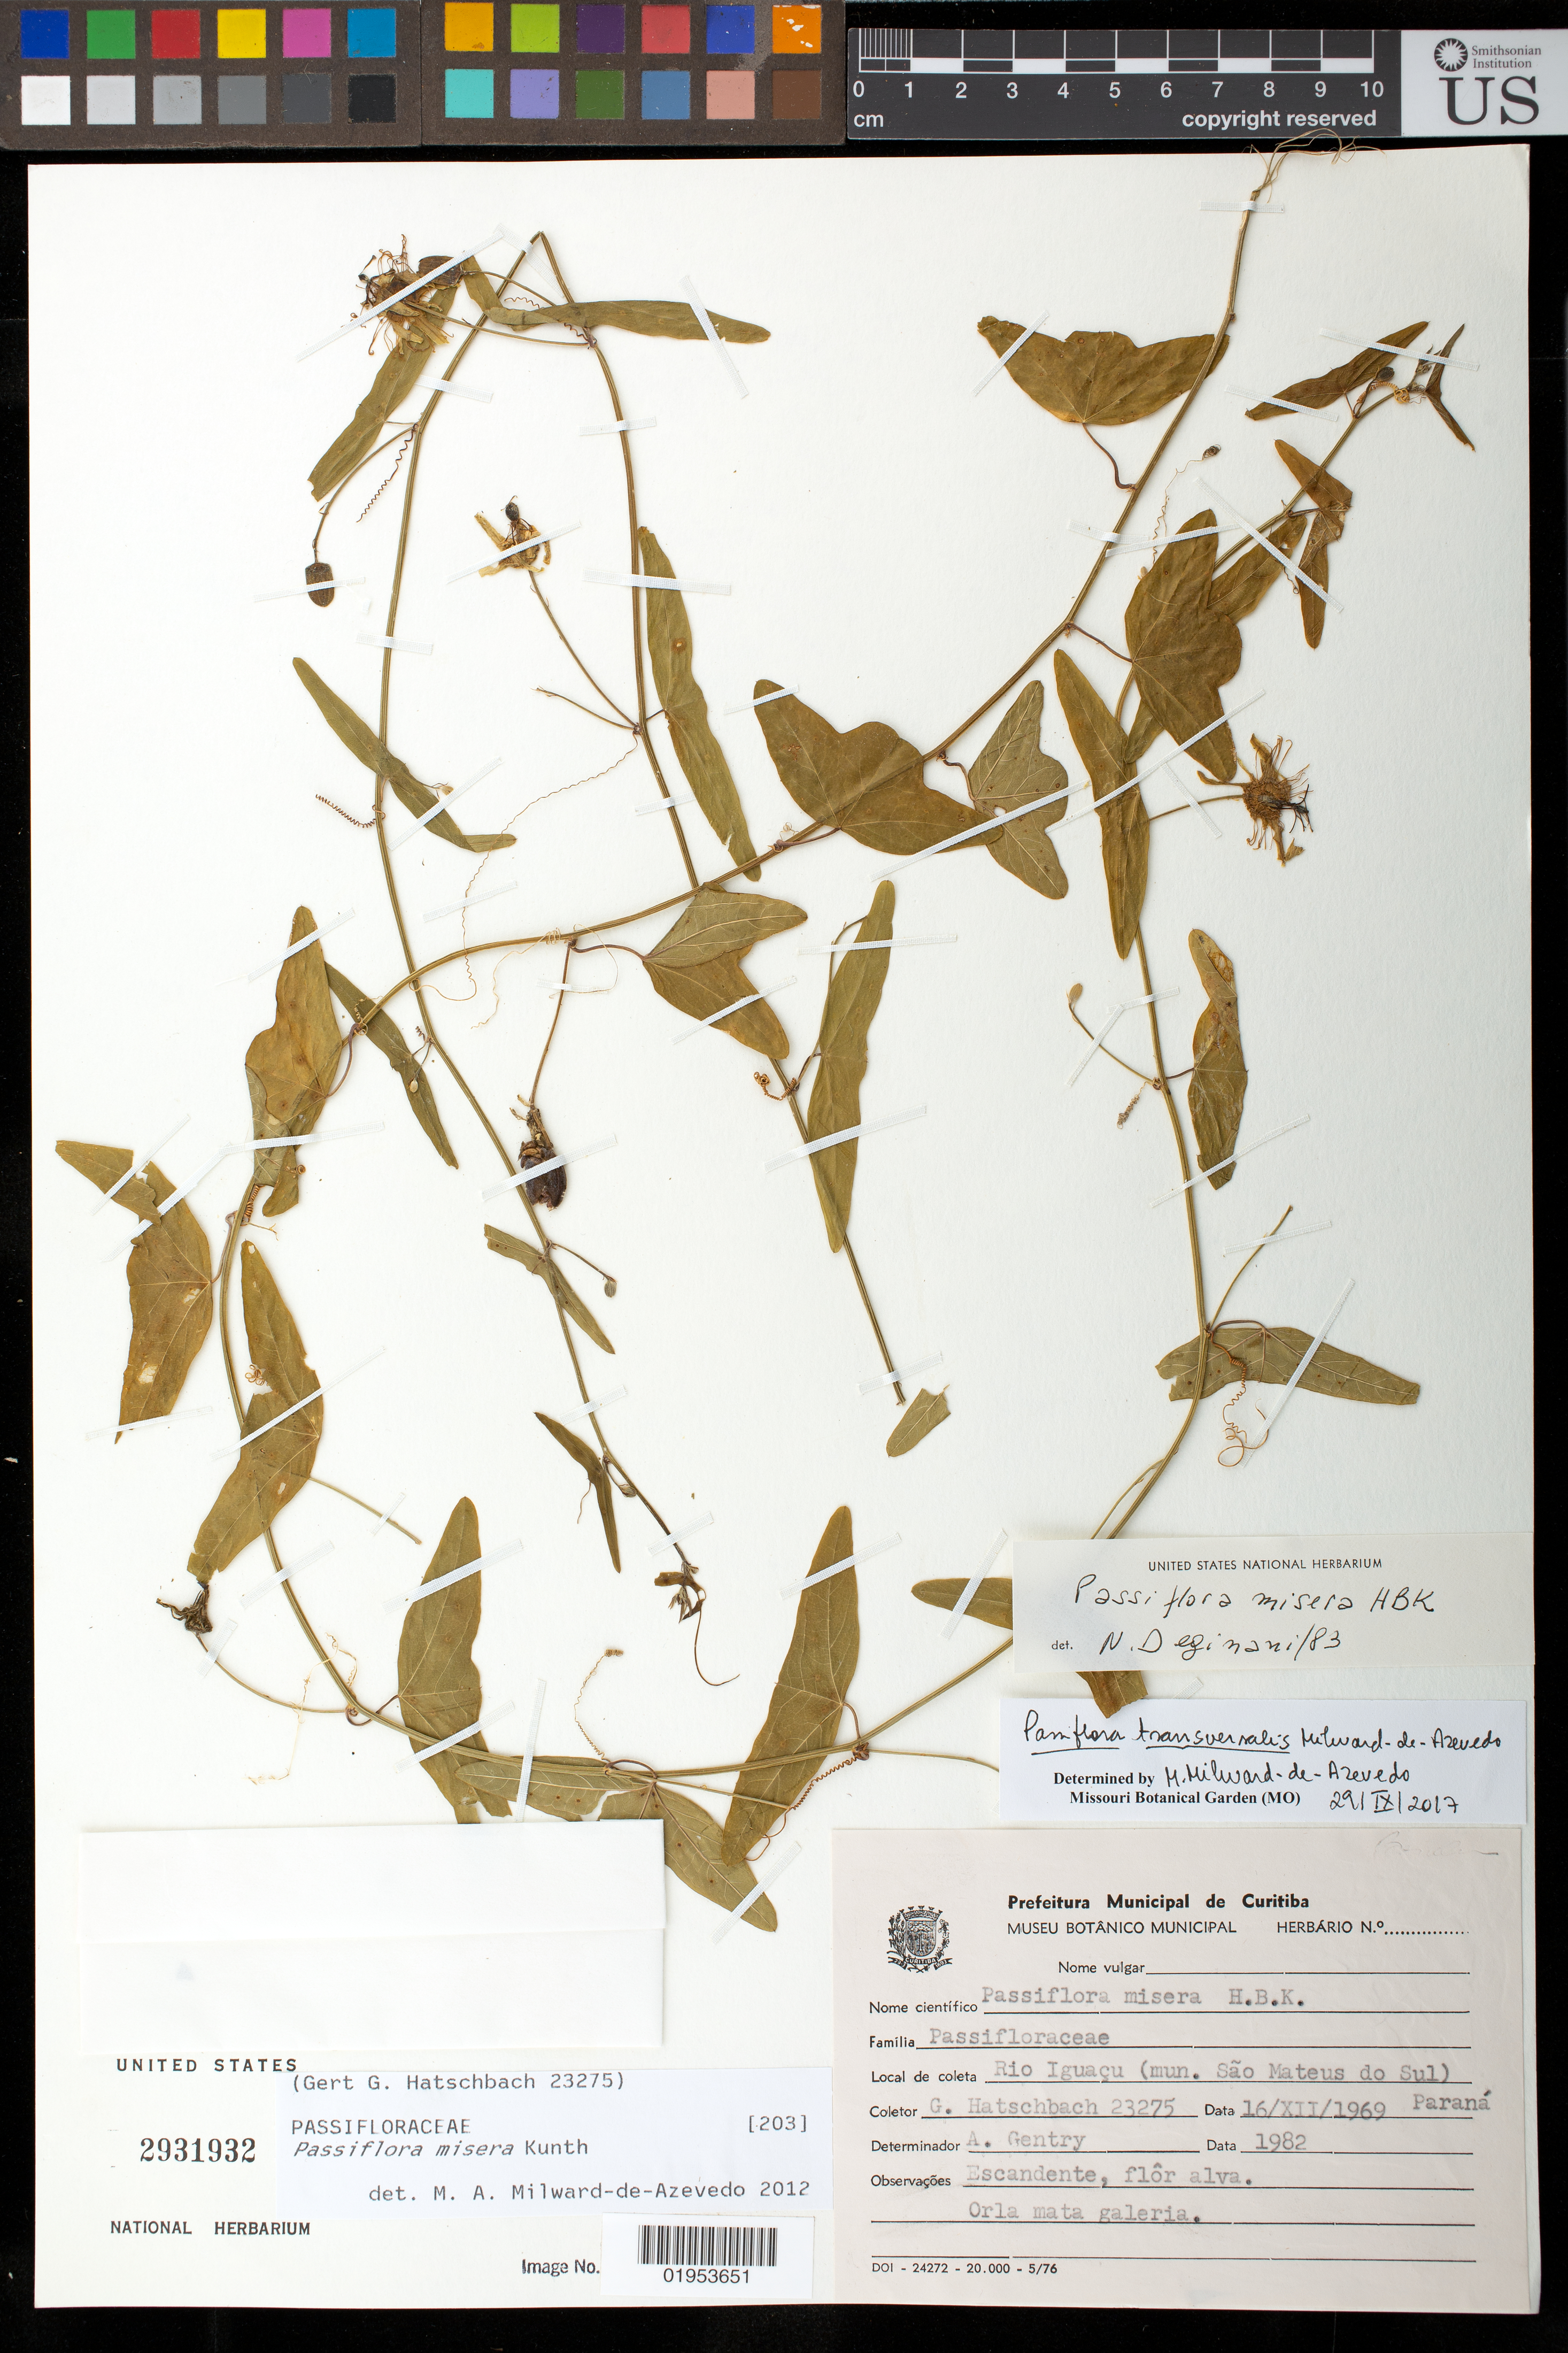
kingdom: Plantae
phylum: Tracheophyta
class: Magnoliopsida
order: Malpighiales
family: Passifloraceae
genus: Passiflora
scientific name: Passiflora transversalis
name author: Azevedo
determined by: Azevedo, M. A. Milward de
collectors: G. Hatschbach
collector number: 23275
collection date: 1969-12-16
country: Brazil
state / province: Paraná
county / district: São Mateus do Sul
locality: Río Iguaçu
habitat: Gallery forest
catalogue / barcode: US 2931932